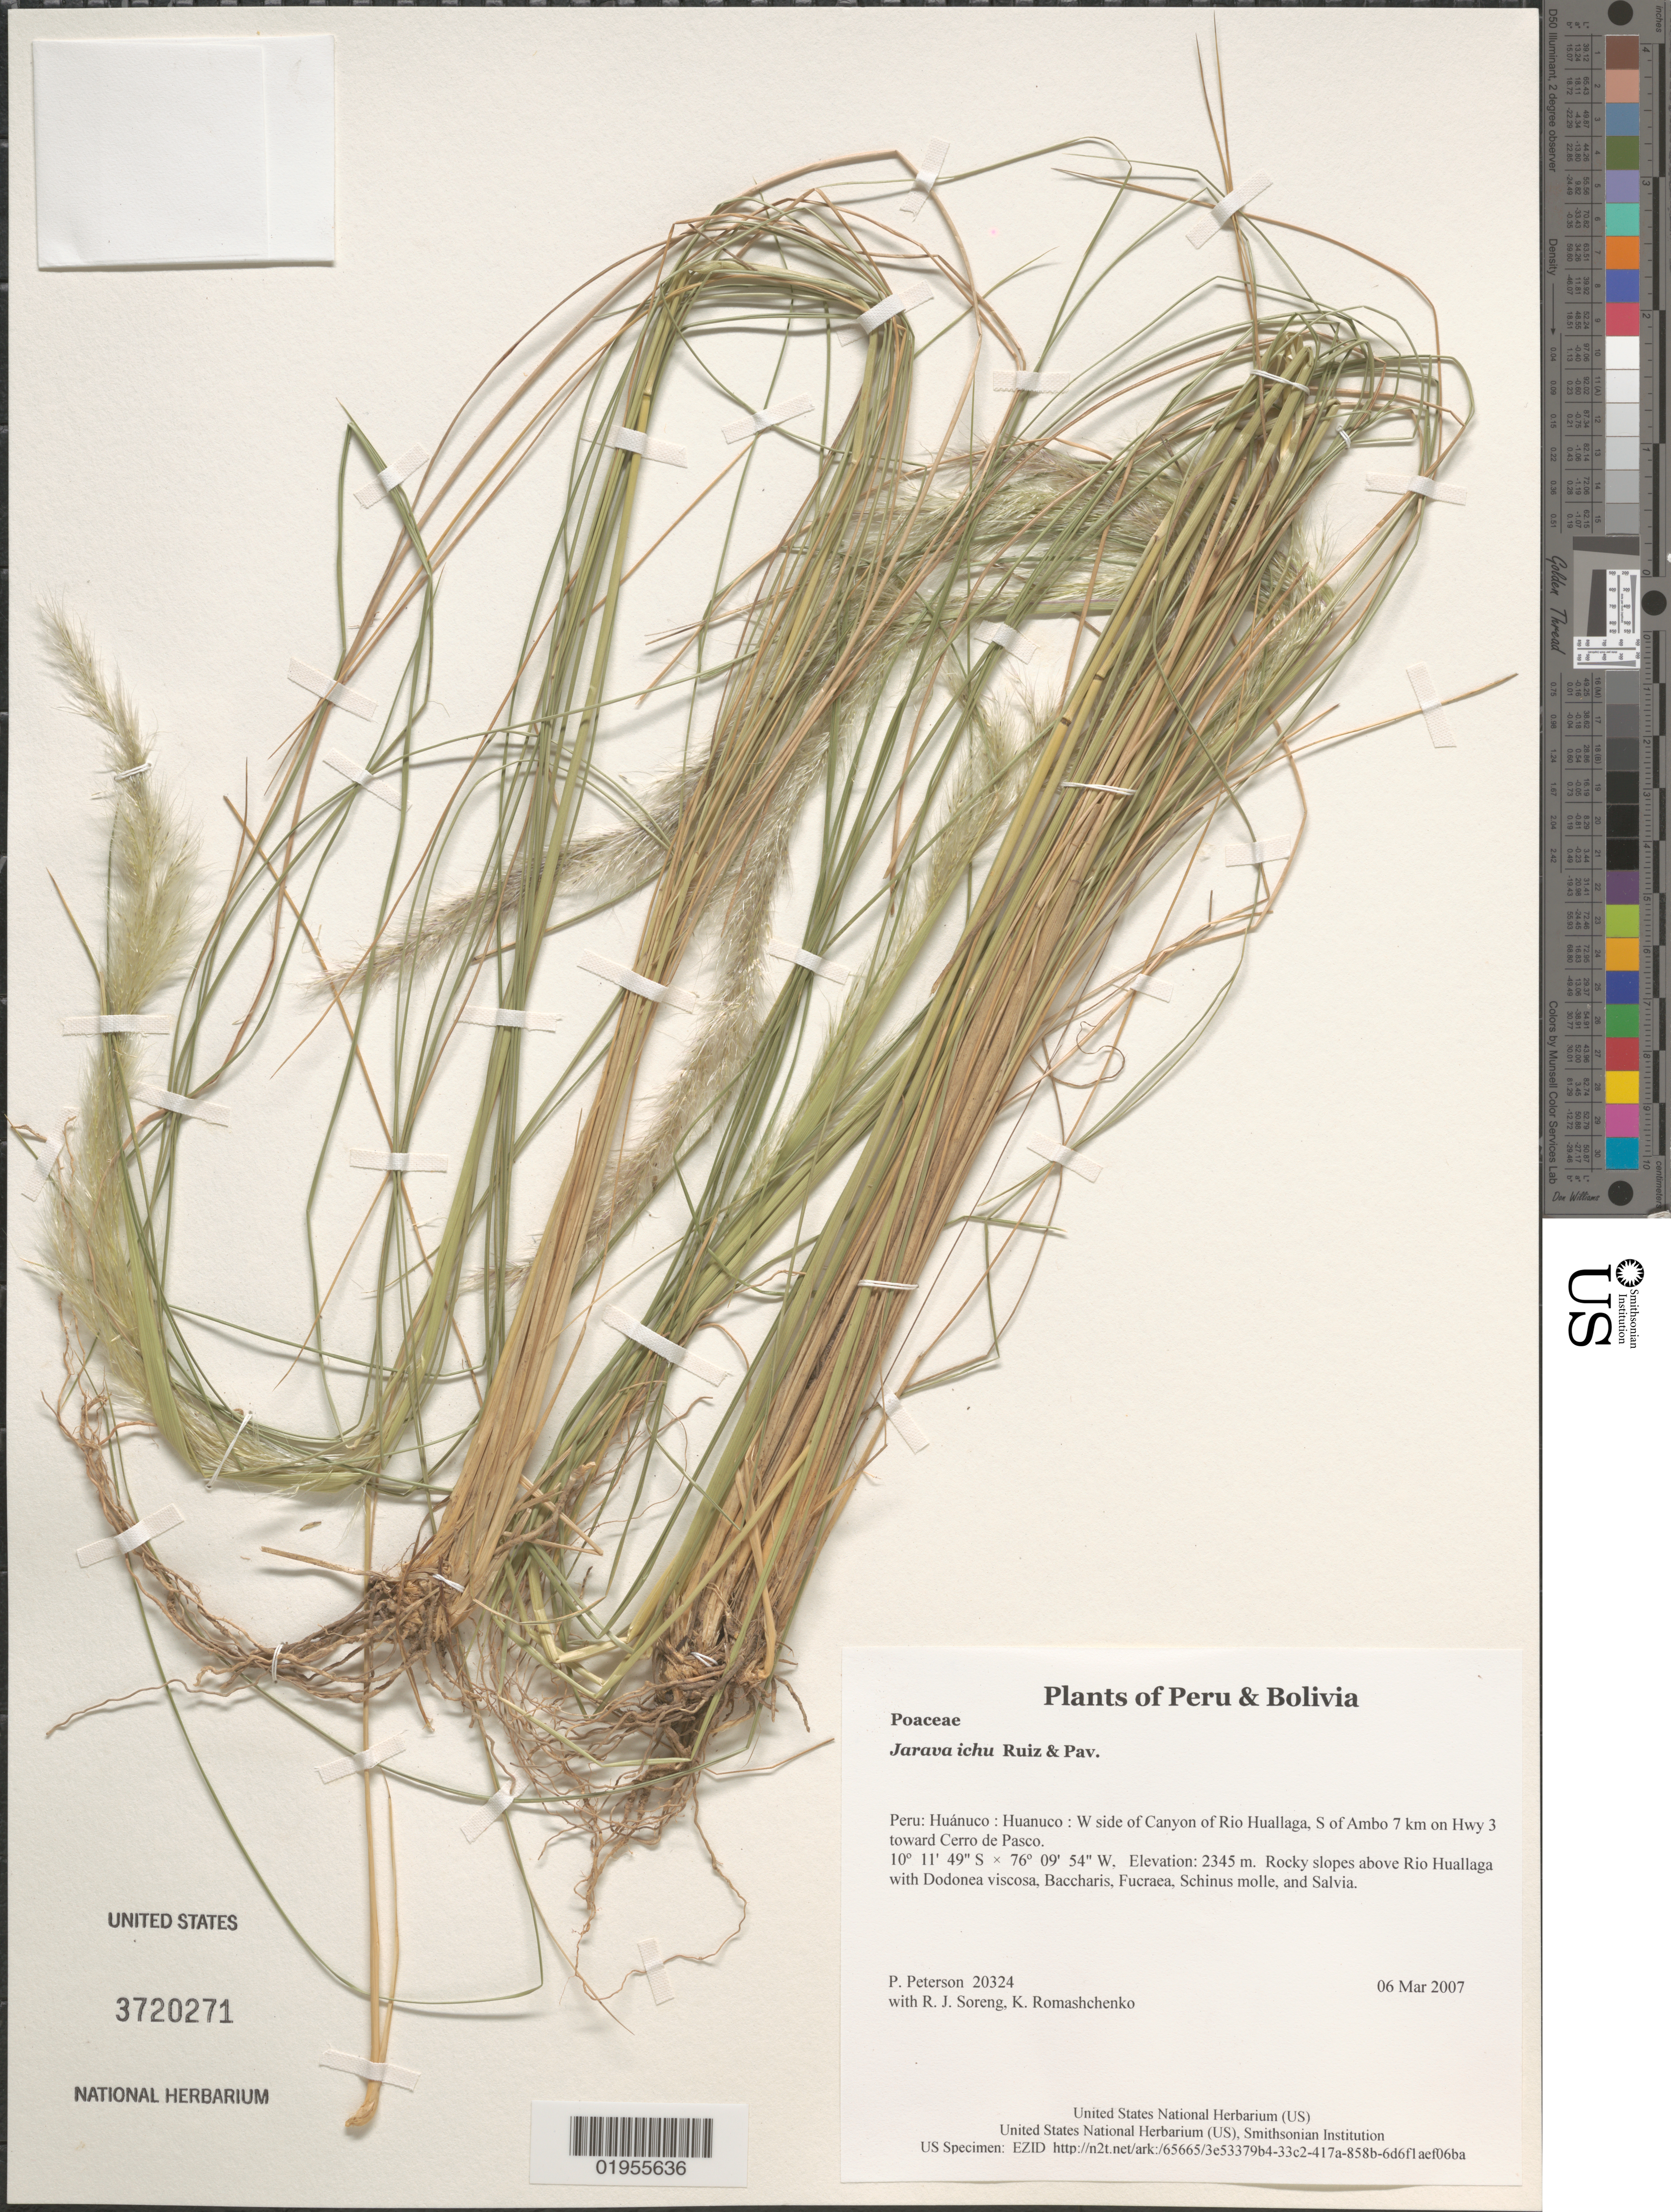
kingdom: Plantae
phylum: Tracheophyta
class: Liliopsida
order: Poales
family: Poaceae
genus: Jarava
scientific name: Jarava ichu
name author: Ruiz & Pav.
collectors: P. M. Peterson, R. J. Soreng & K. Romashchenko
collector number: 20324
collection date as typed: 06 Mar 2007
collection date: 2007-03-06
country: Peru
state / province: Huánuco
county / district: Huánuco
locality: W side of Canyon of Rio Huallaga, S of Ambo 7 km on Hwy 3 toward Cerro de Pasco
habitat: Rocky slopes above Rio Huallaga with Dodonea viscosa, Baccharis, Fucraea, Schinus molle, and Salvia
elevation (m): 2345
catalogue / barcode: US 3720271